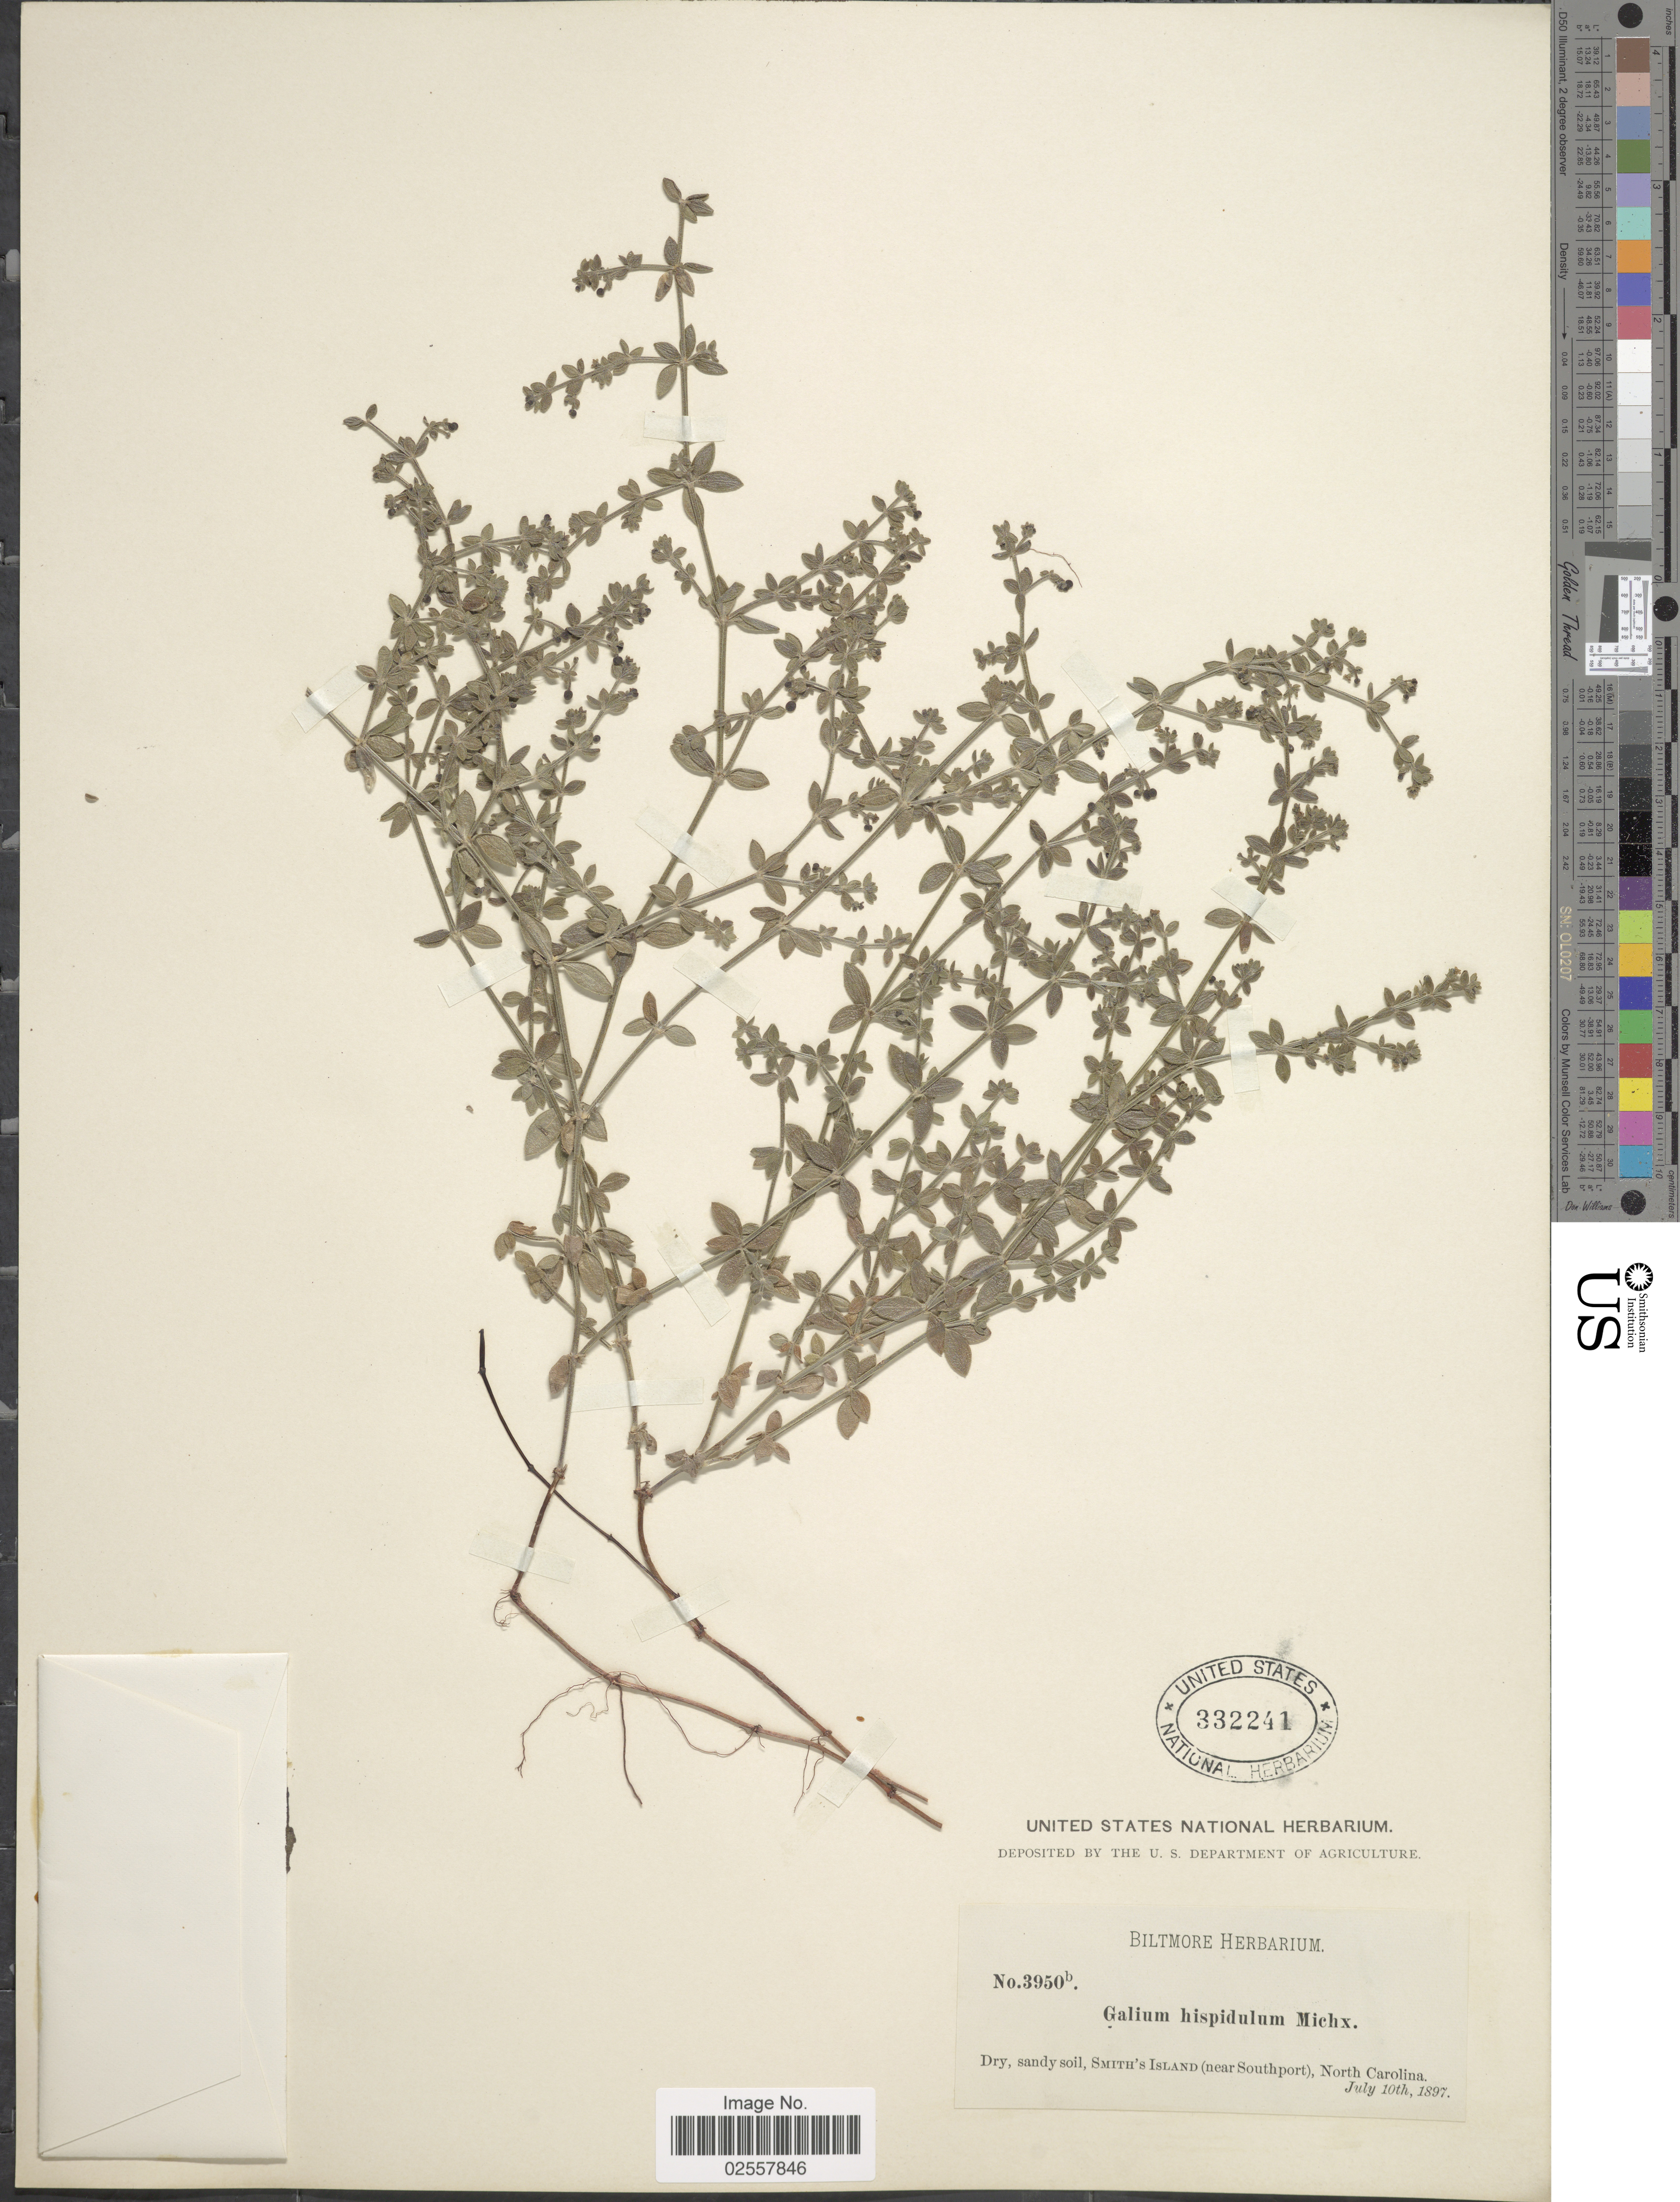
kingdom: Plantae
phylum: Tracheophyta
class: Magnoliopsida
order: Gentianales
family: Rubiaceae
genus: Galium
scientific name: Galium hispidulum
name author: Michx.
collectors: ex herb. Biltmore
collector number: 3950b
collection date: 1897-07-10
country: United States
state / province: North Carolina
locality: Dry, sandy soil, Smith's Island (near Southport)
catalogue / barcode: US 332241